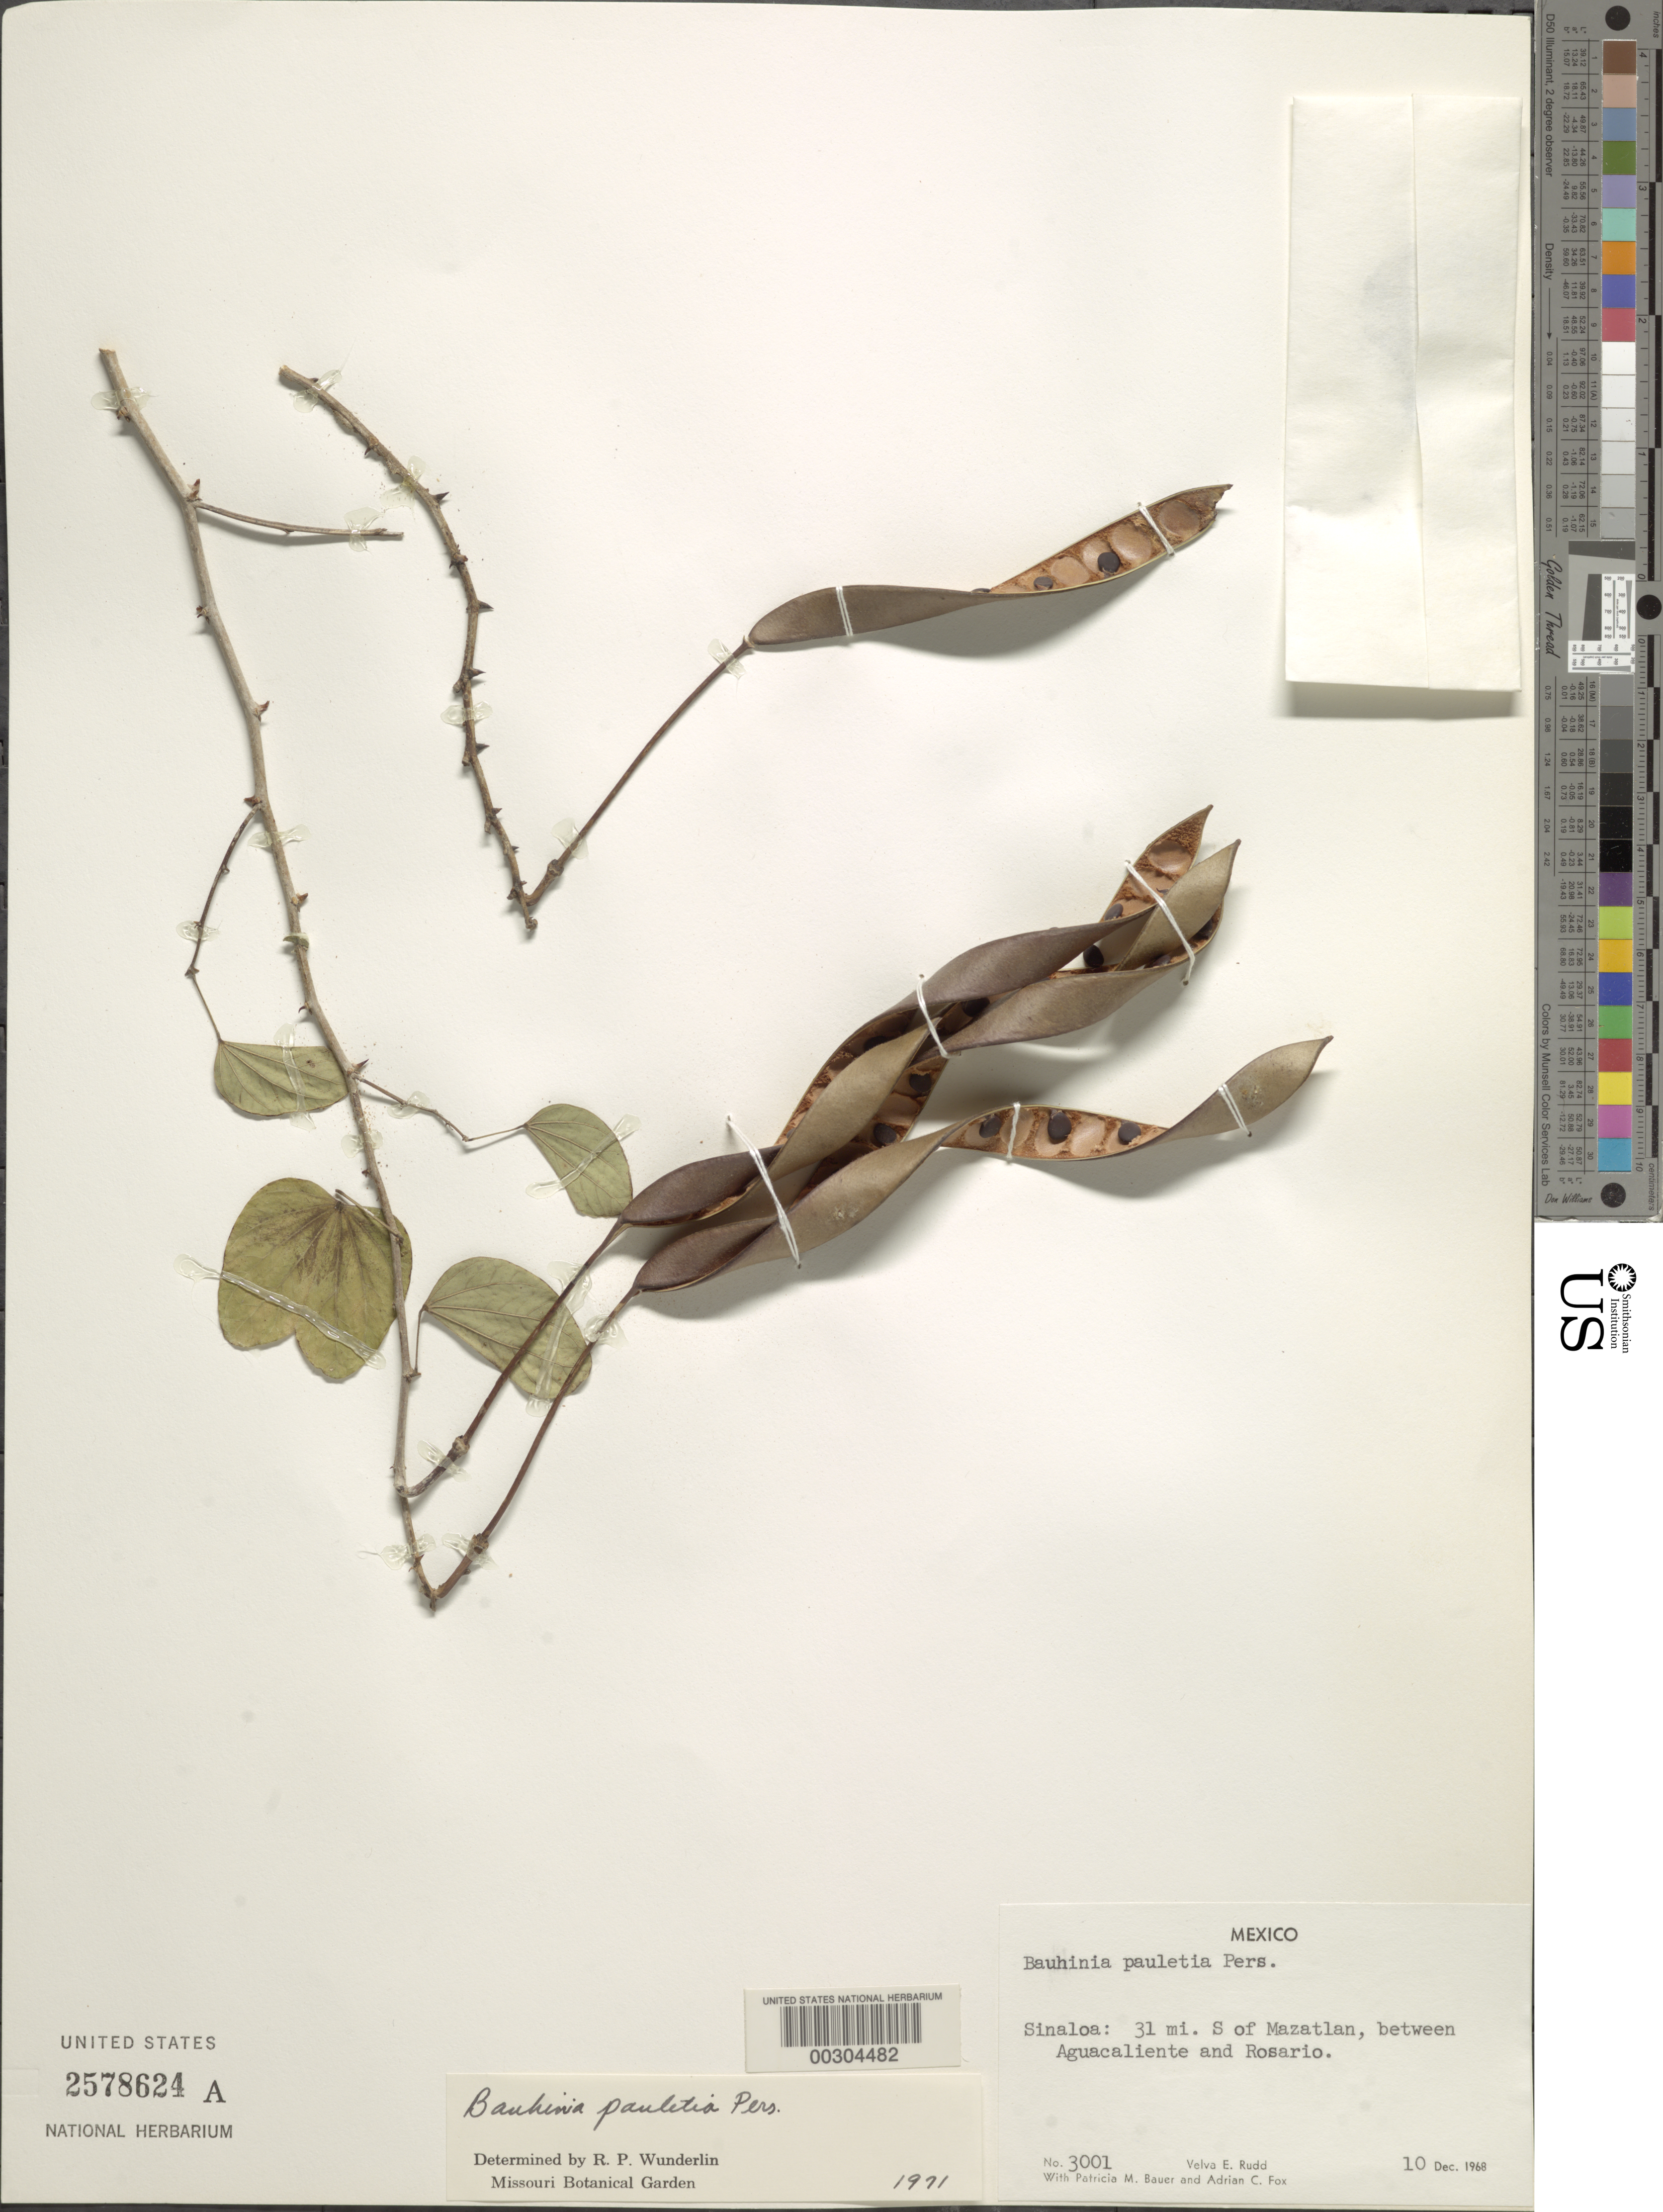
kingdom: Plantae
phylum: Tracheophyta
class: Magnoliopsida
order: Fabales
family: Fabaceae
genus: Bauhinia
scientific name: Bauhinia pauletia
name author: Pers.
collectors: V. E. Rudd, P. Bauer & A. Fox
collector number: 3001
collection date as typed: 10 Dec 1968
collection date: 1968-12-10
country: Mexico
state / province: Sinaloa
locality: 31 mi S of Mazatlan, between Aguascaliente and Rosario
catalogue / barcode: US 2578624A